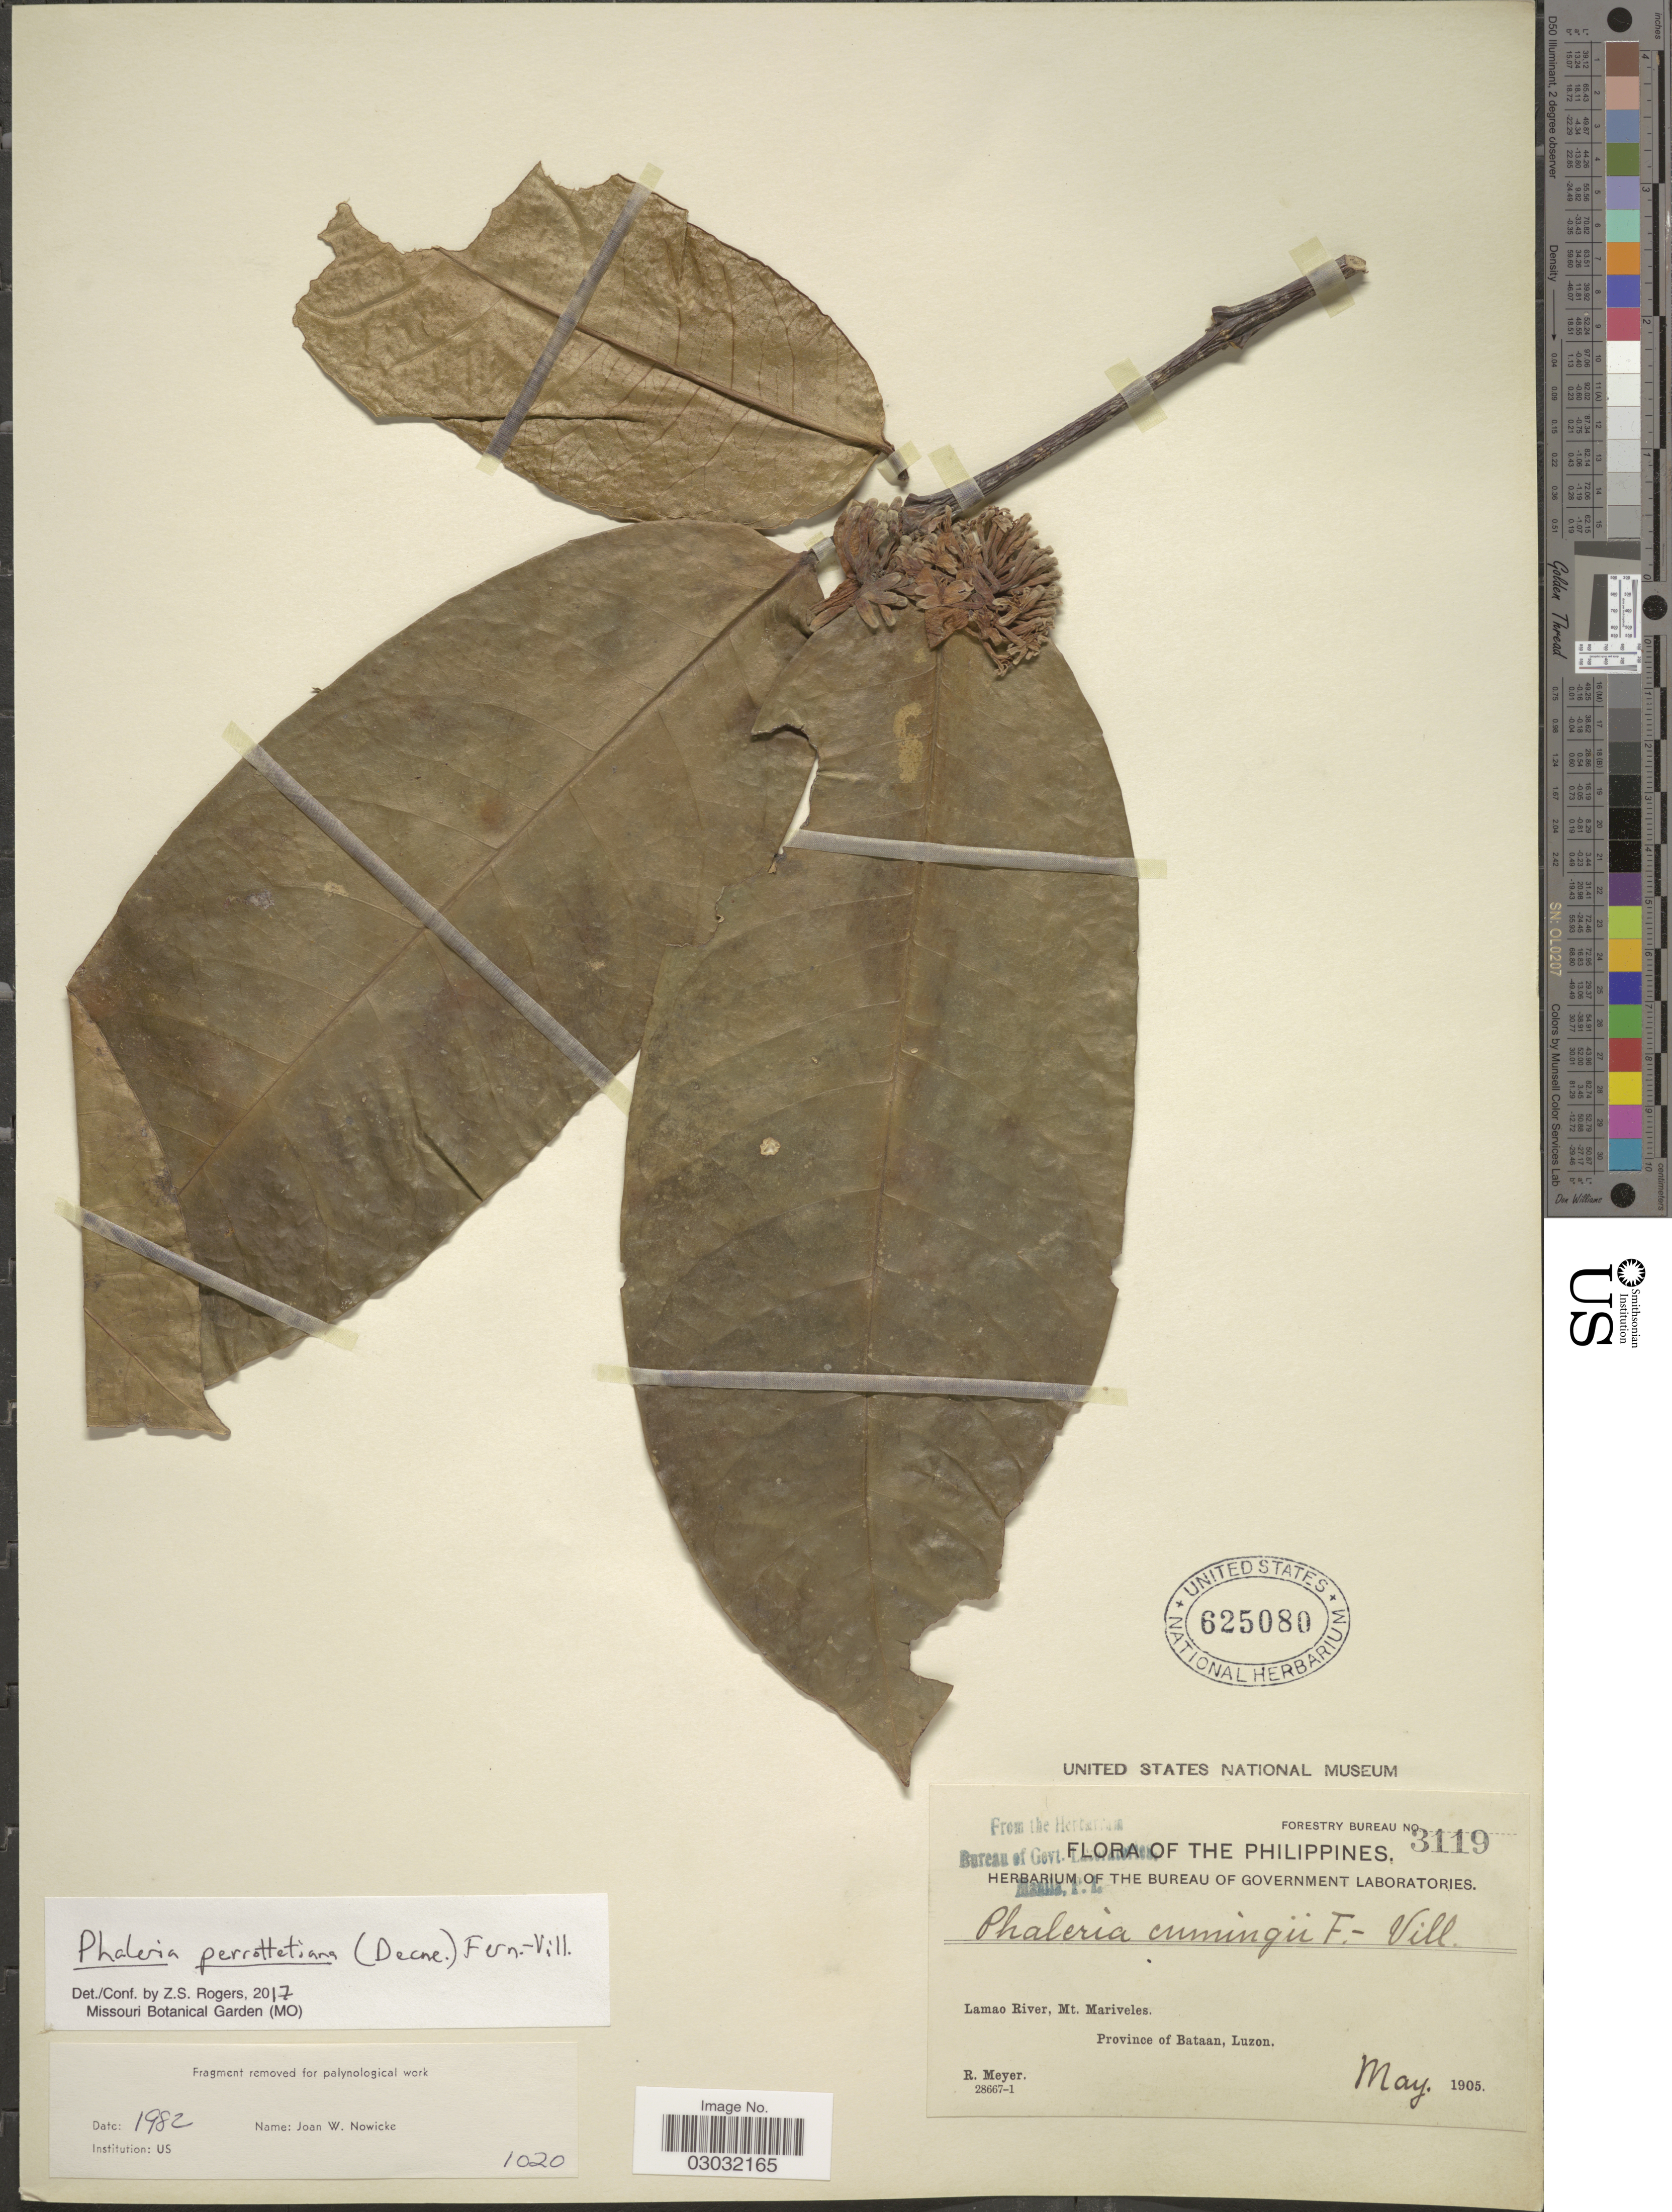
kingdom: Plantae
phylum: Tracheophyta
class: Magnoliopsida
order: Malvales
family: Thymelaeaceae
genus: Phaleria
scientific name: Phaleria perrottetiana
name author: (Decne.) Fern.-Vill.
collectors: R. Meyer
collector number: Forestry Bureau 3119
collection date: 1905-05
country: Philippines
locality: Lamao River, Mt. Mariveles. Province of Bataan, Luzon.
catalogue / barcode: US 625080